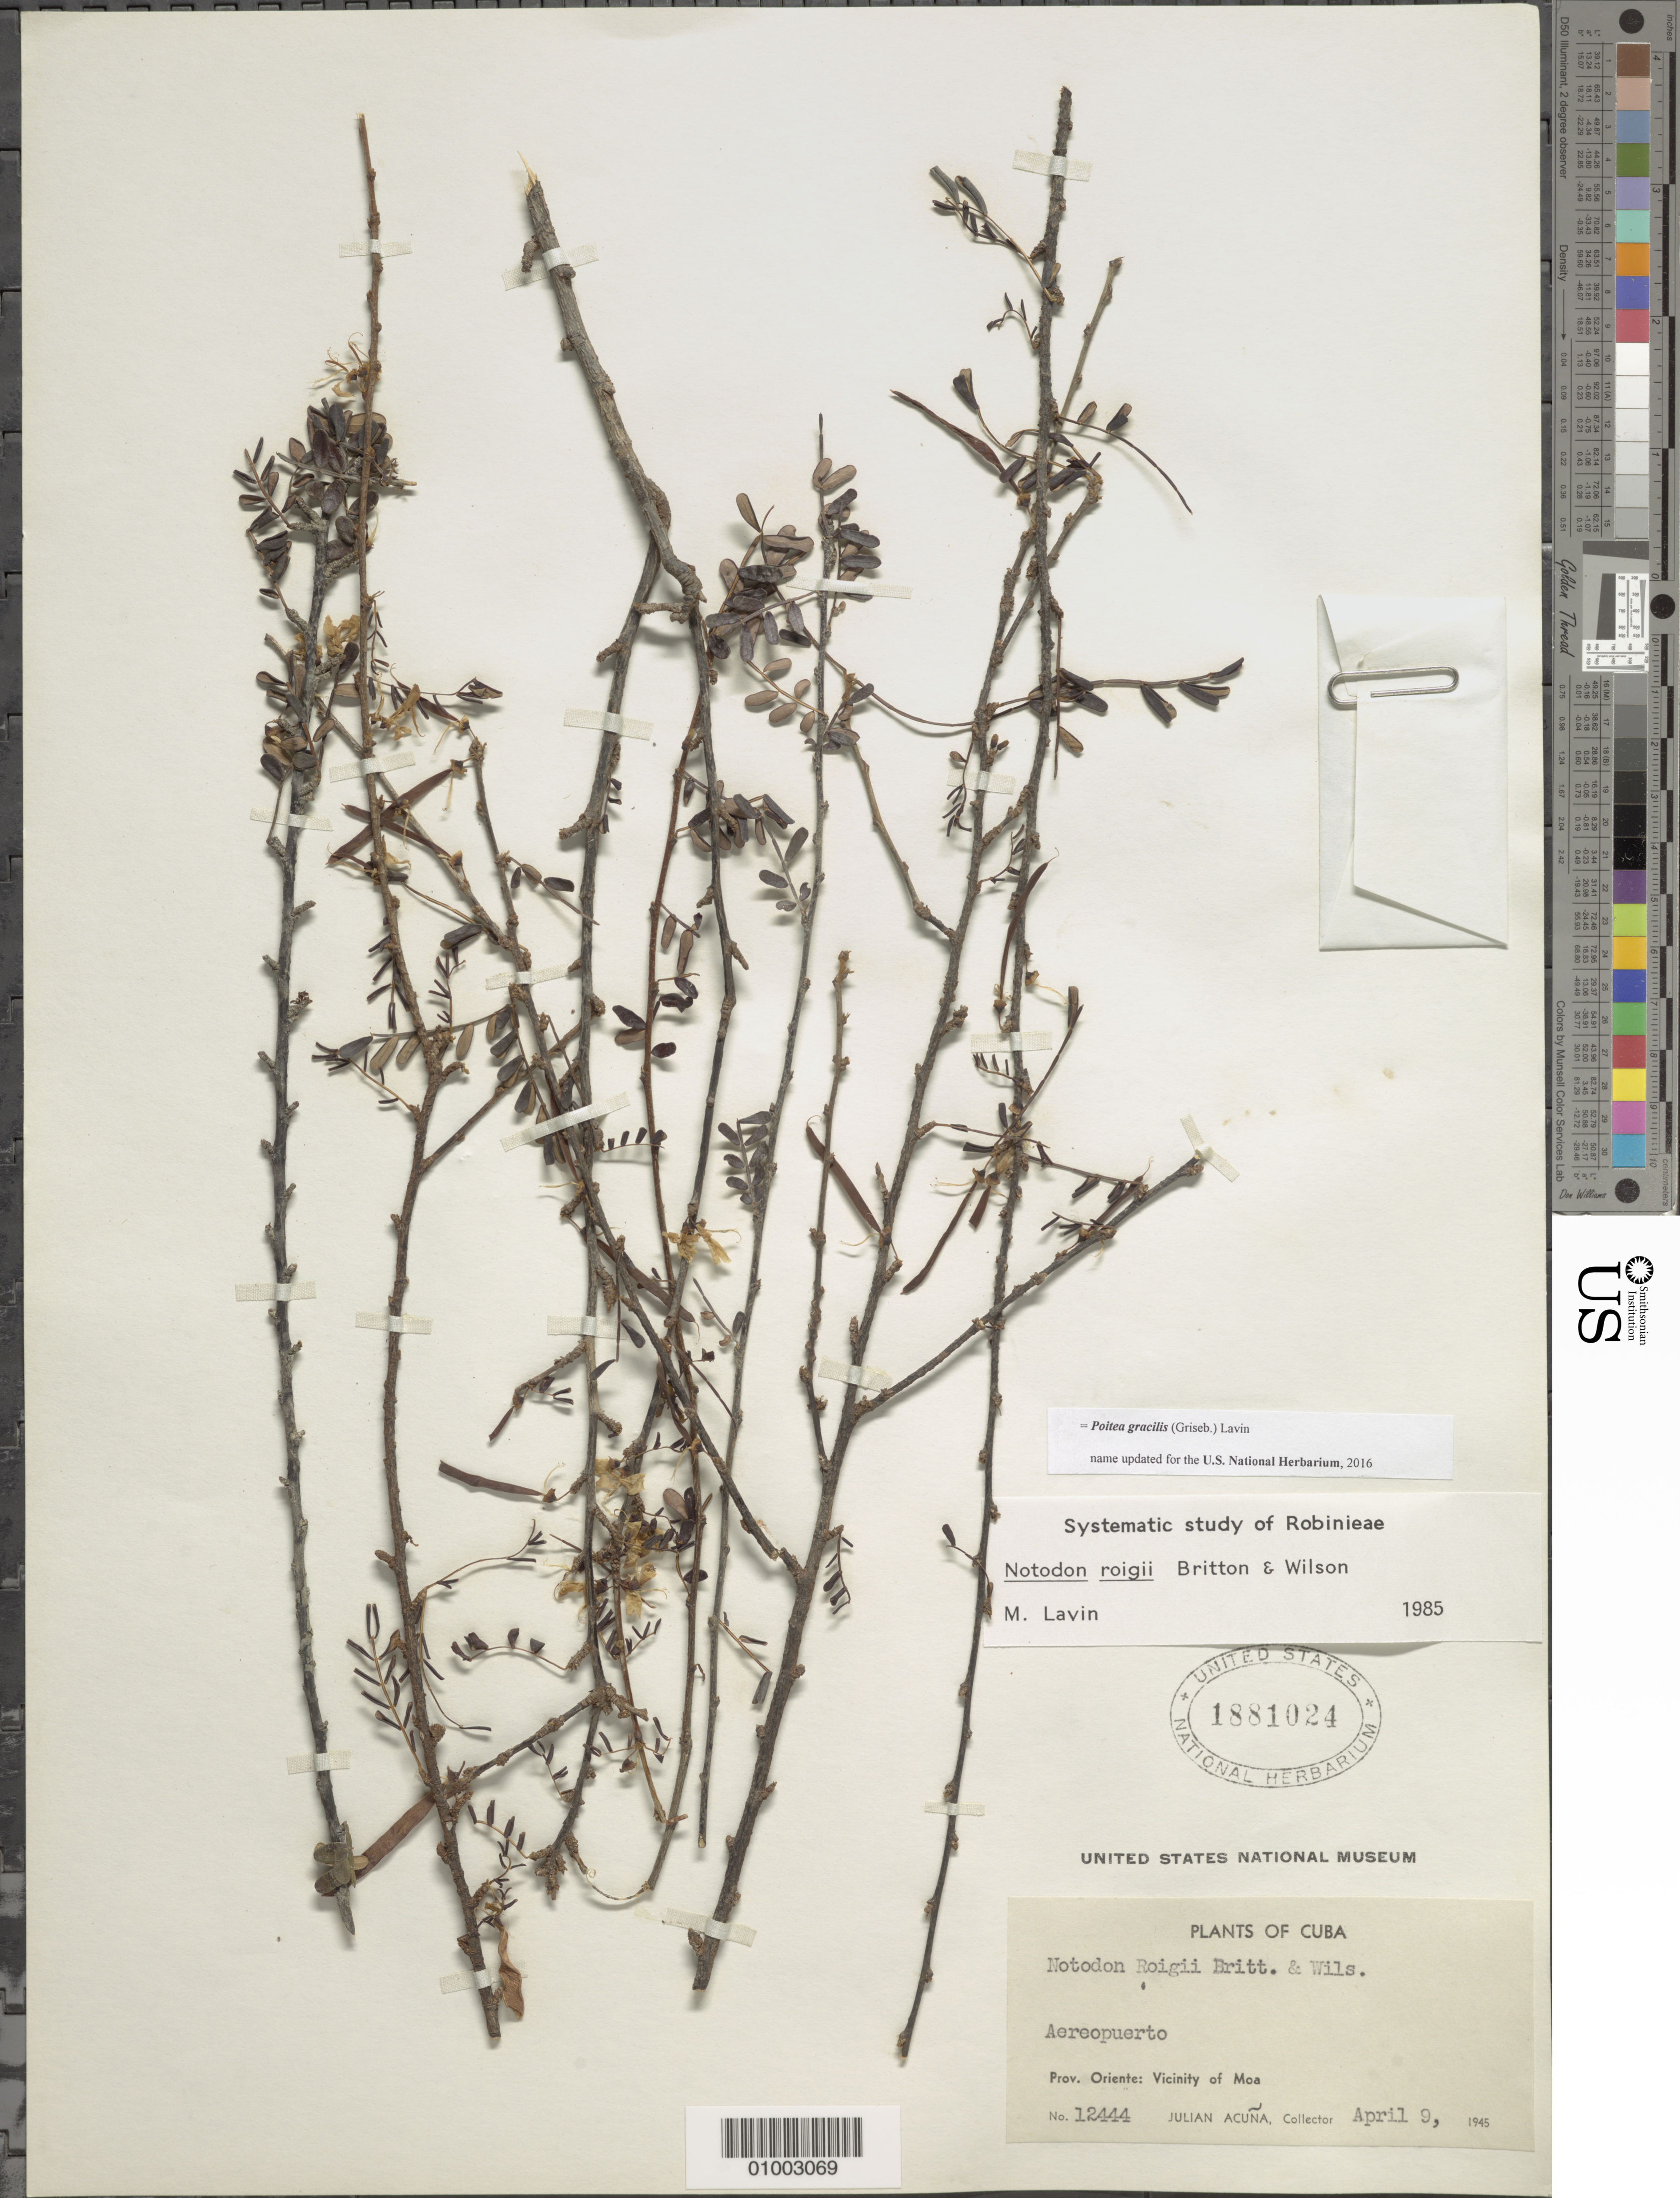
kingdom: Plantae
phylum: Tracheophyta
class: Magnoliopsida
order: Fabales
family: Fabaceae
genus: Poitea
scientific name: Poitea gracilis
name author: (Griseb.) Lavin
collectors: J. Acuña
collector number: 12444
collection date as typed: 09 Apr 1945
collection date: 1945-04-09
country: Cuba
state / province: Holguín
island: Cuba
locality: Vicinity of Moa [Oriente], Aereopuerto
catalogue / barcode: US 1881024